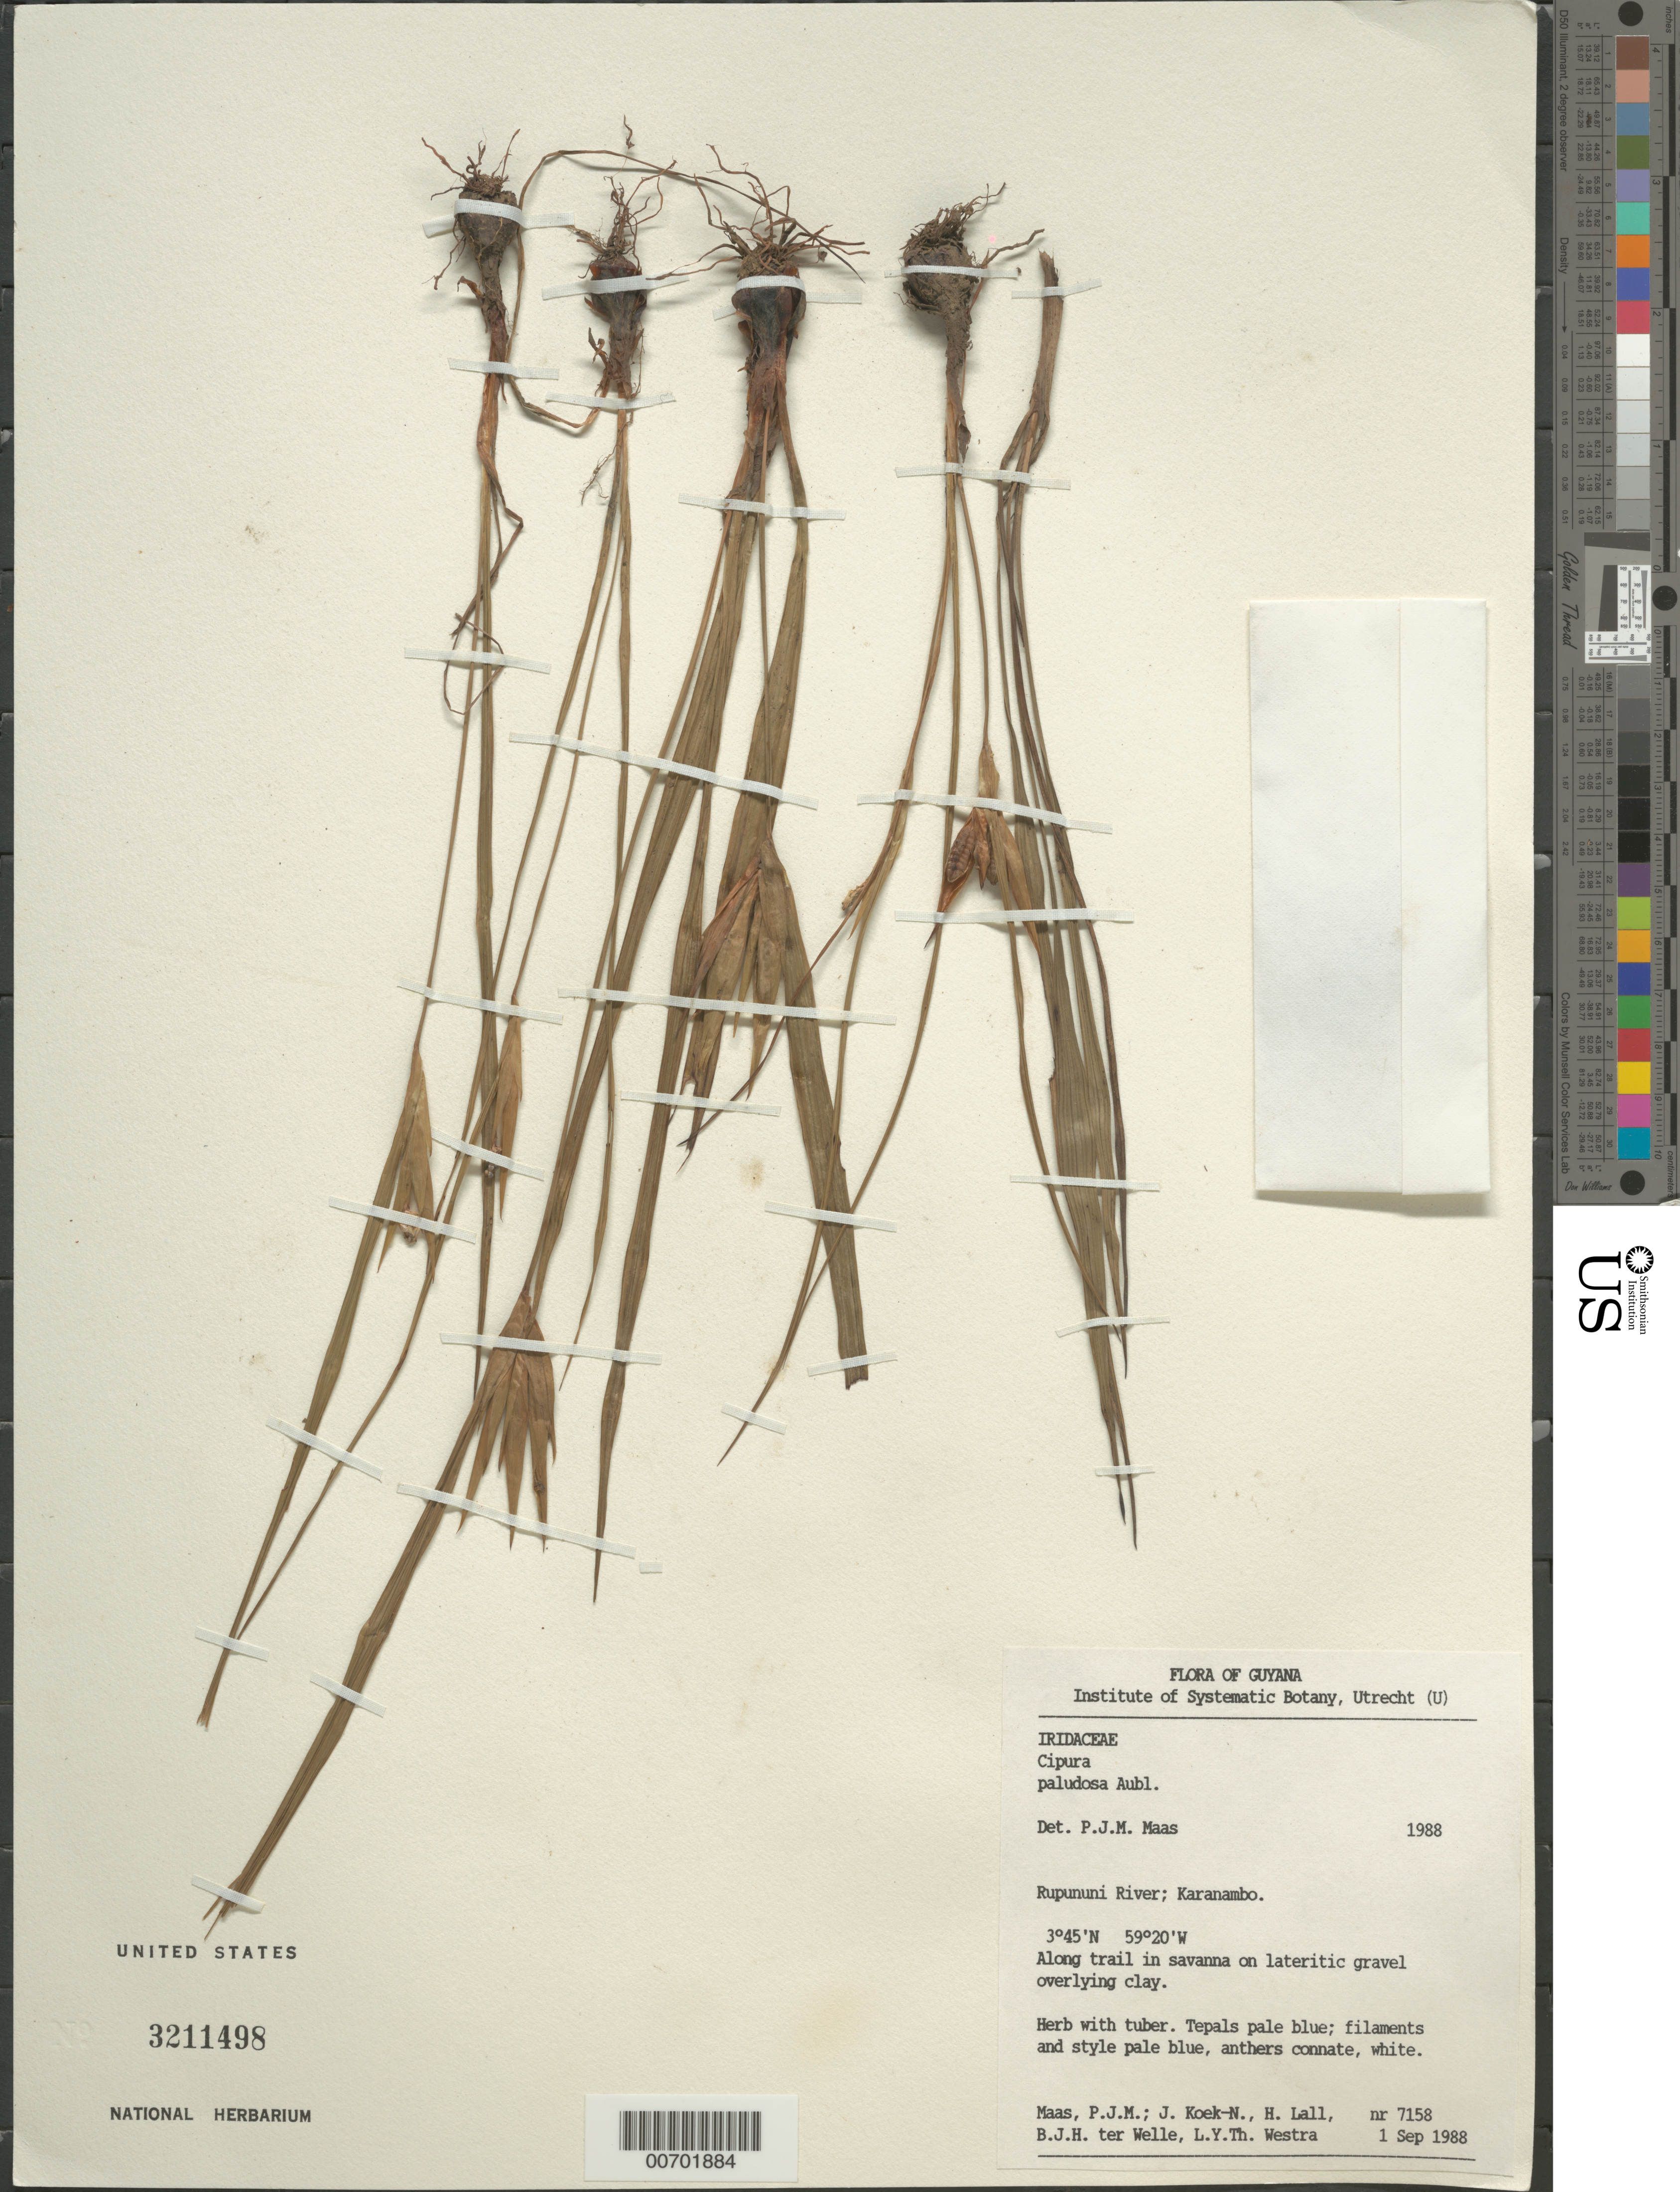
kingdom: Plantae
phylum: Tracheophyta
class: Liliopsida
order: Asparagales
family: Iridaceae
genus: Cipura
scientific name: Cipura paludosa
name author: Aubl.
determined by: Maas, Paul J. M.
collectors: P. Maas, J. Koek-Noorman, H. Lall, B. Welle & L. Y. T. Westra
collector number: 7158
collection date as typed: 1-Sep-88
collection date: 1988-09-01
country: Guyana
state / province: U. Takutu-U. Essequibo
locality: Karanambo, Rupununi River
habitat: Savanna on lateritic gravel overlying clay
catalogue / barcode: US 3211498